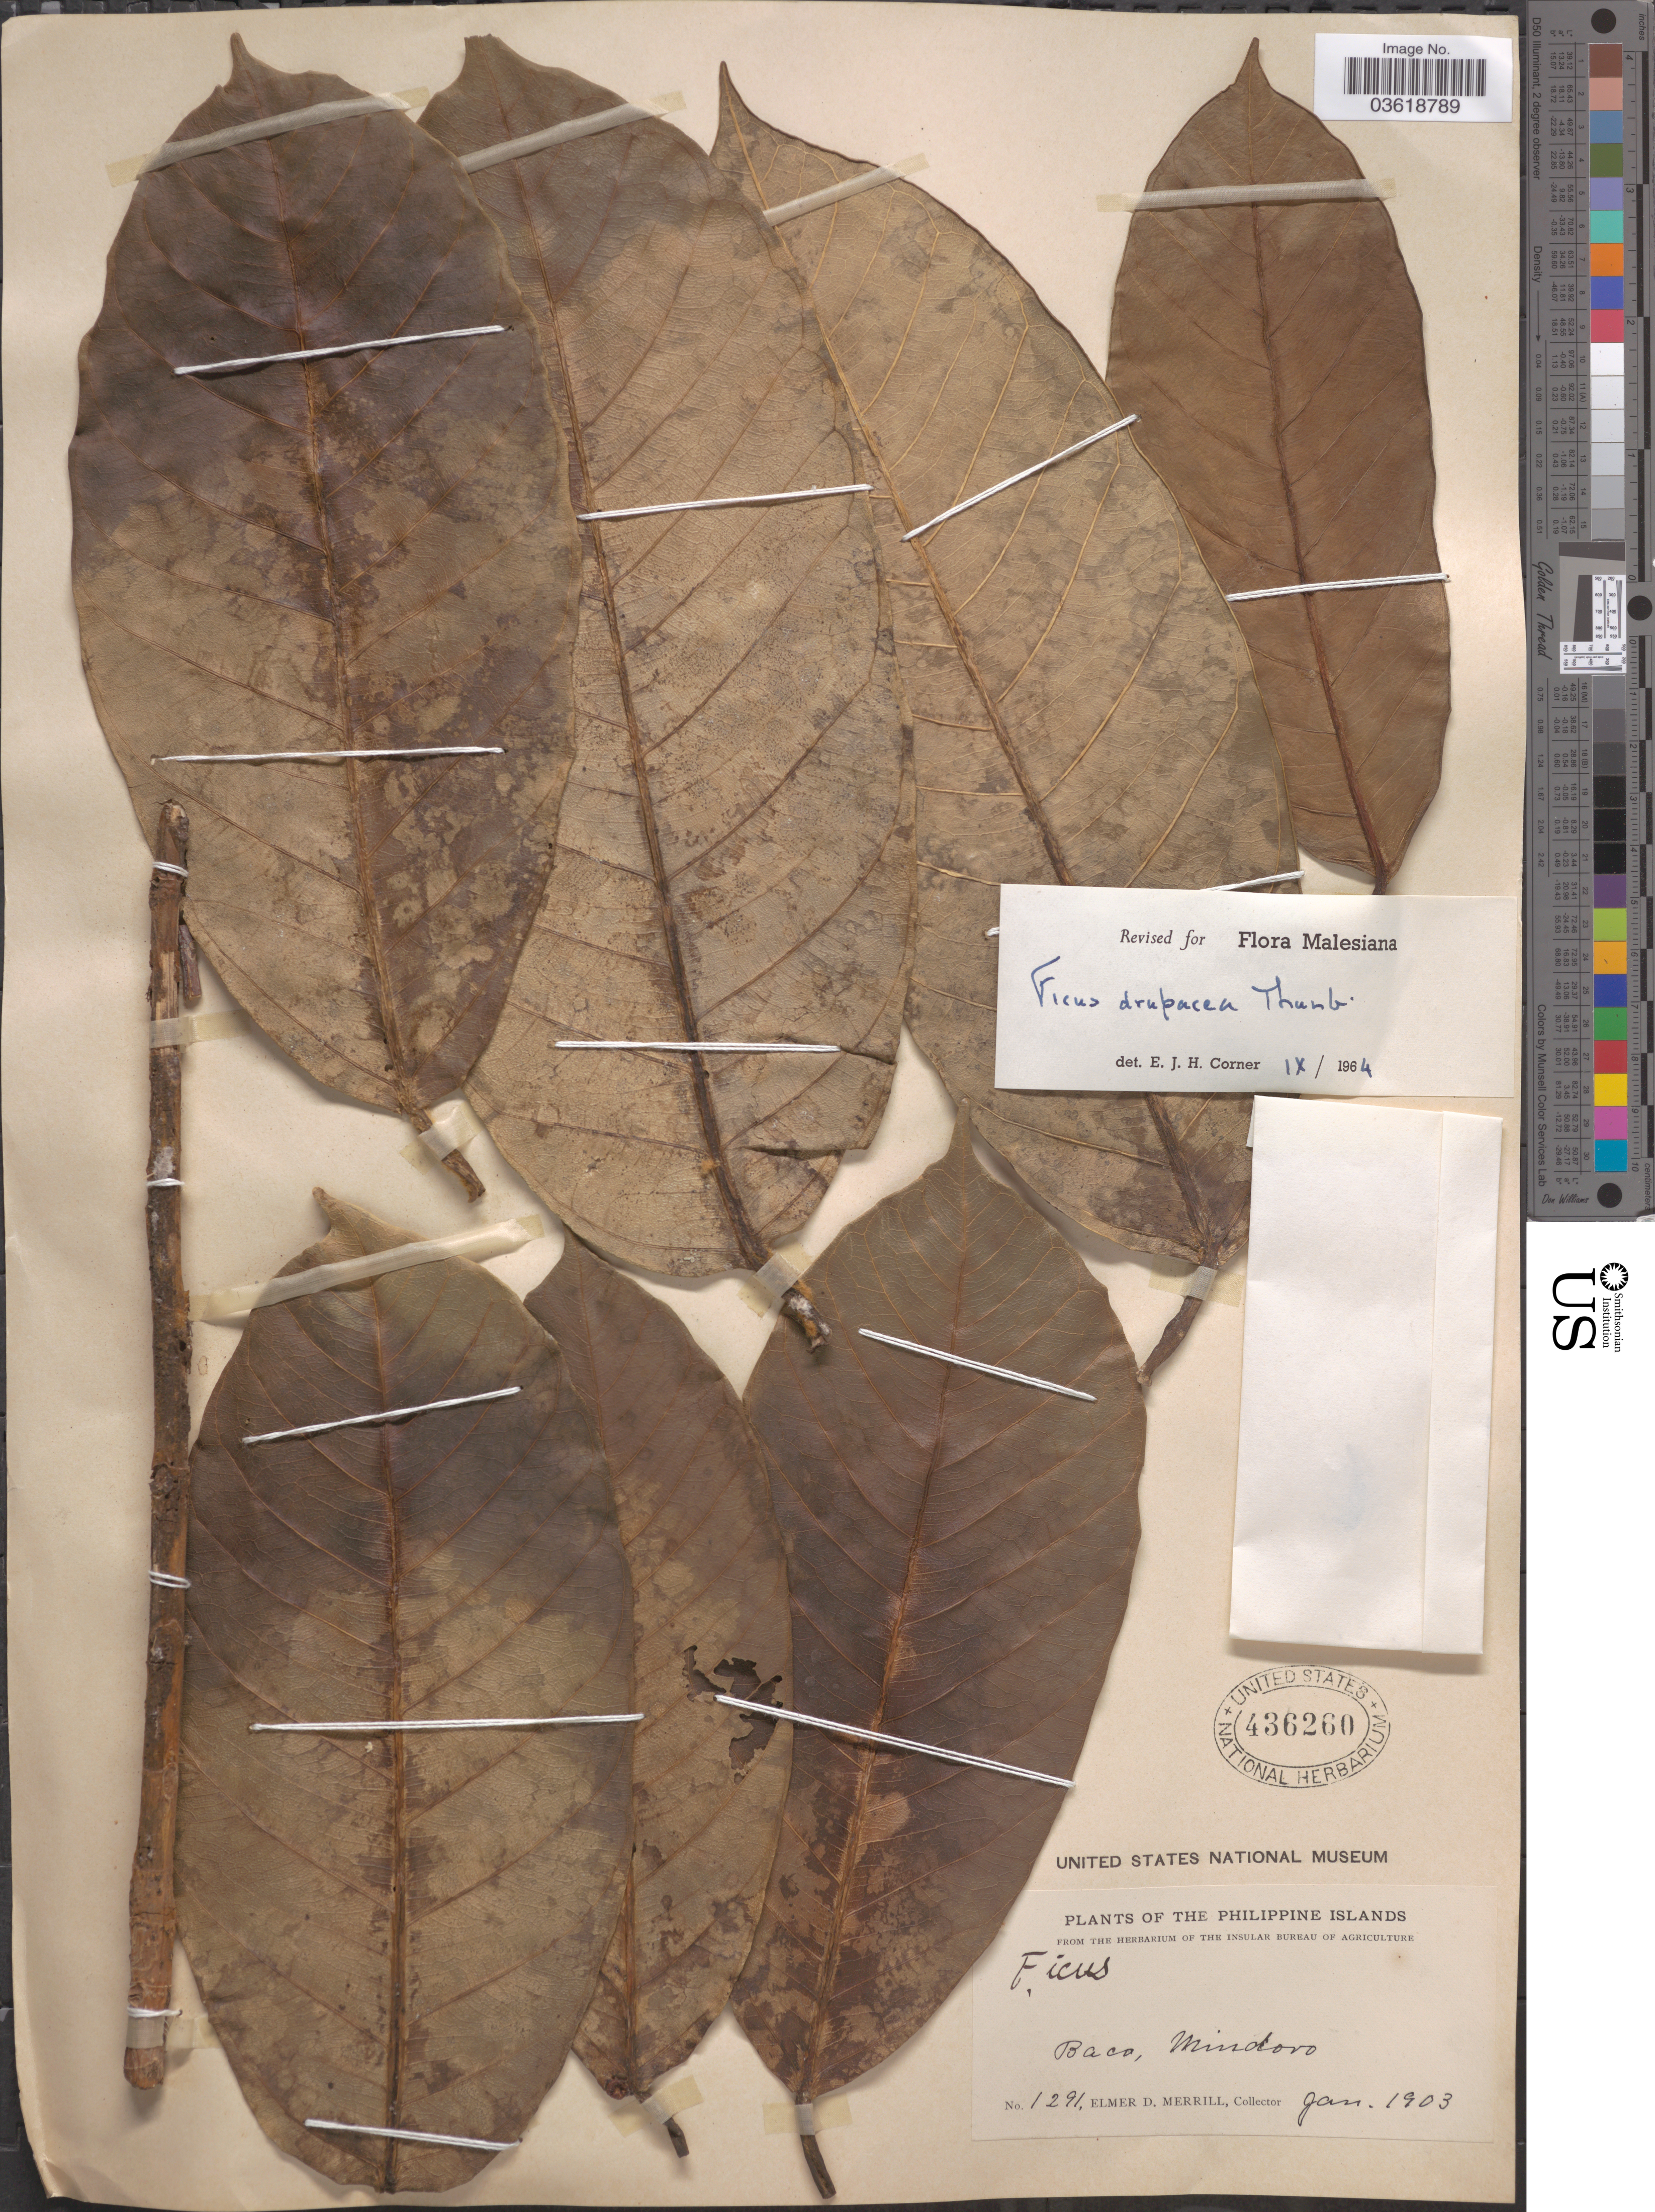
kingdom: Plantae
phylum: Tracheophyta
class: Magnoliopsida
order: Rosales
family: Moraceae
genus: Ficus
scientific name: Ficus drupacea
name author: Thunb.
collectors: E. D. Merrill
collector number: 1291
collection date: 1903-01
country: Philippines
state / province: Mimaropa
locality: Philippine Islands. Baco, Mindoro.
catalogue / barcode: US 436260